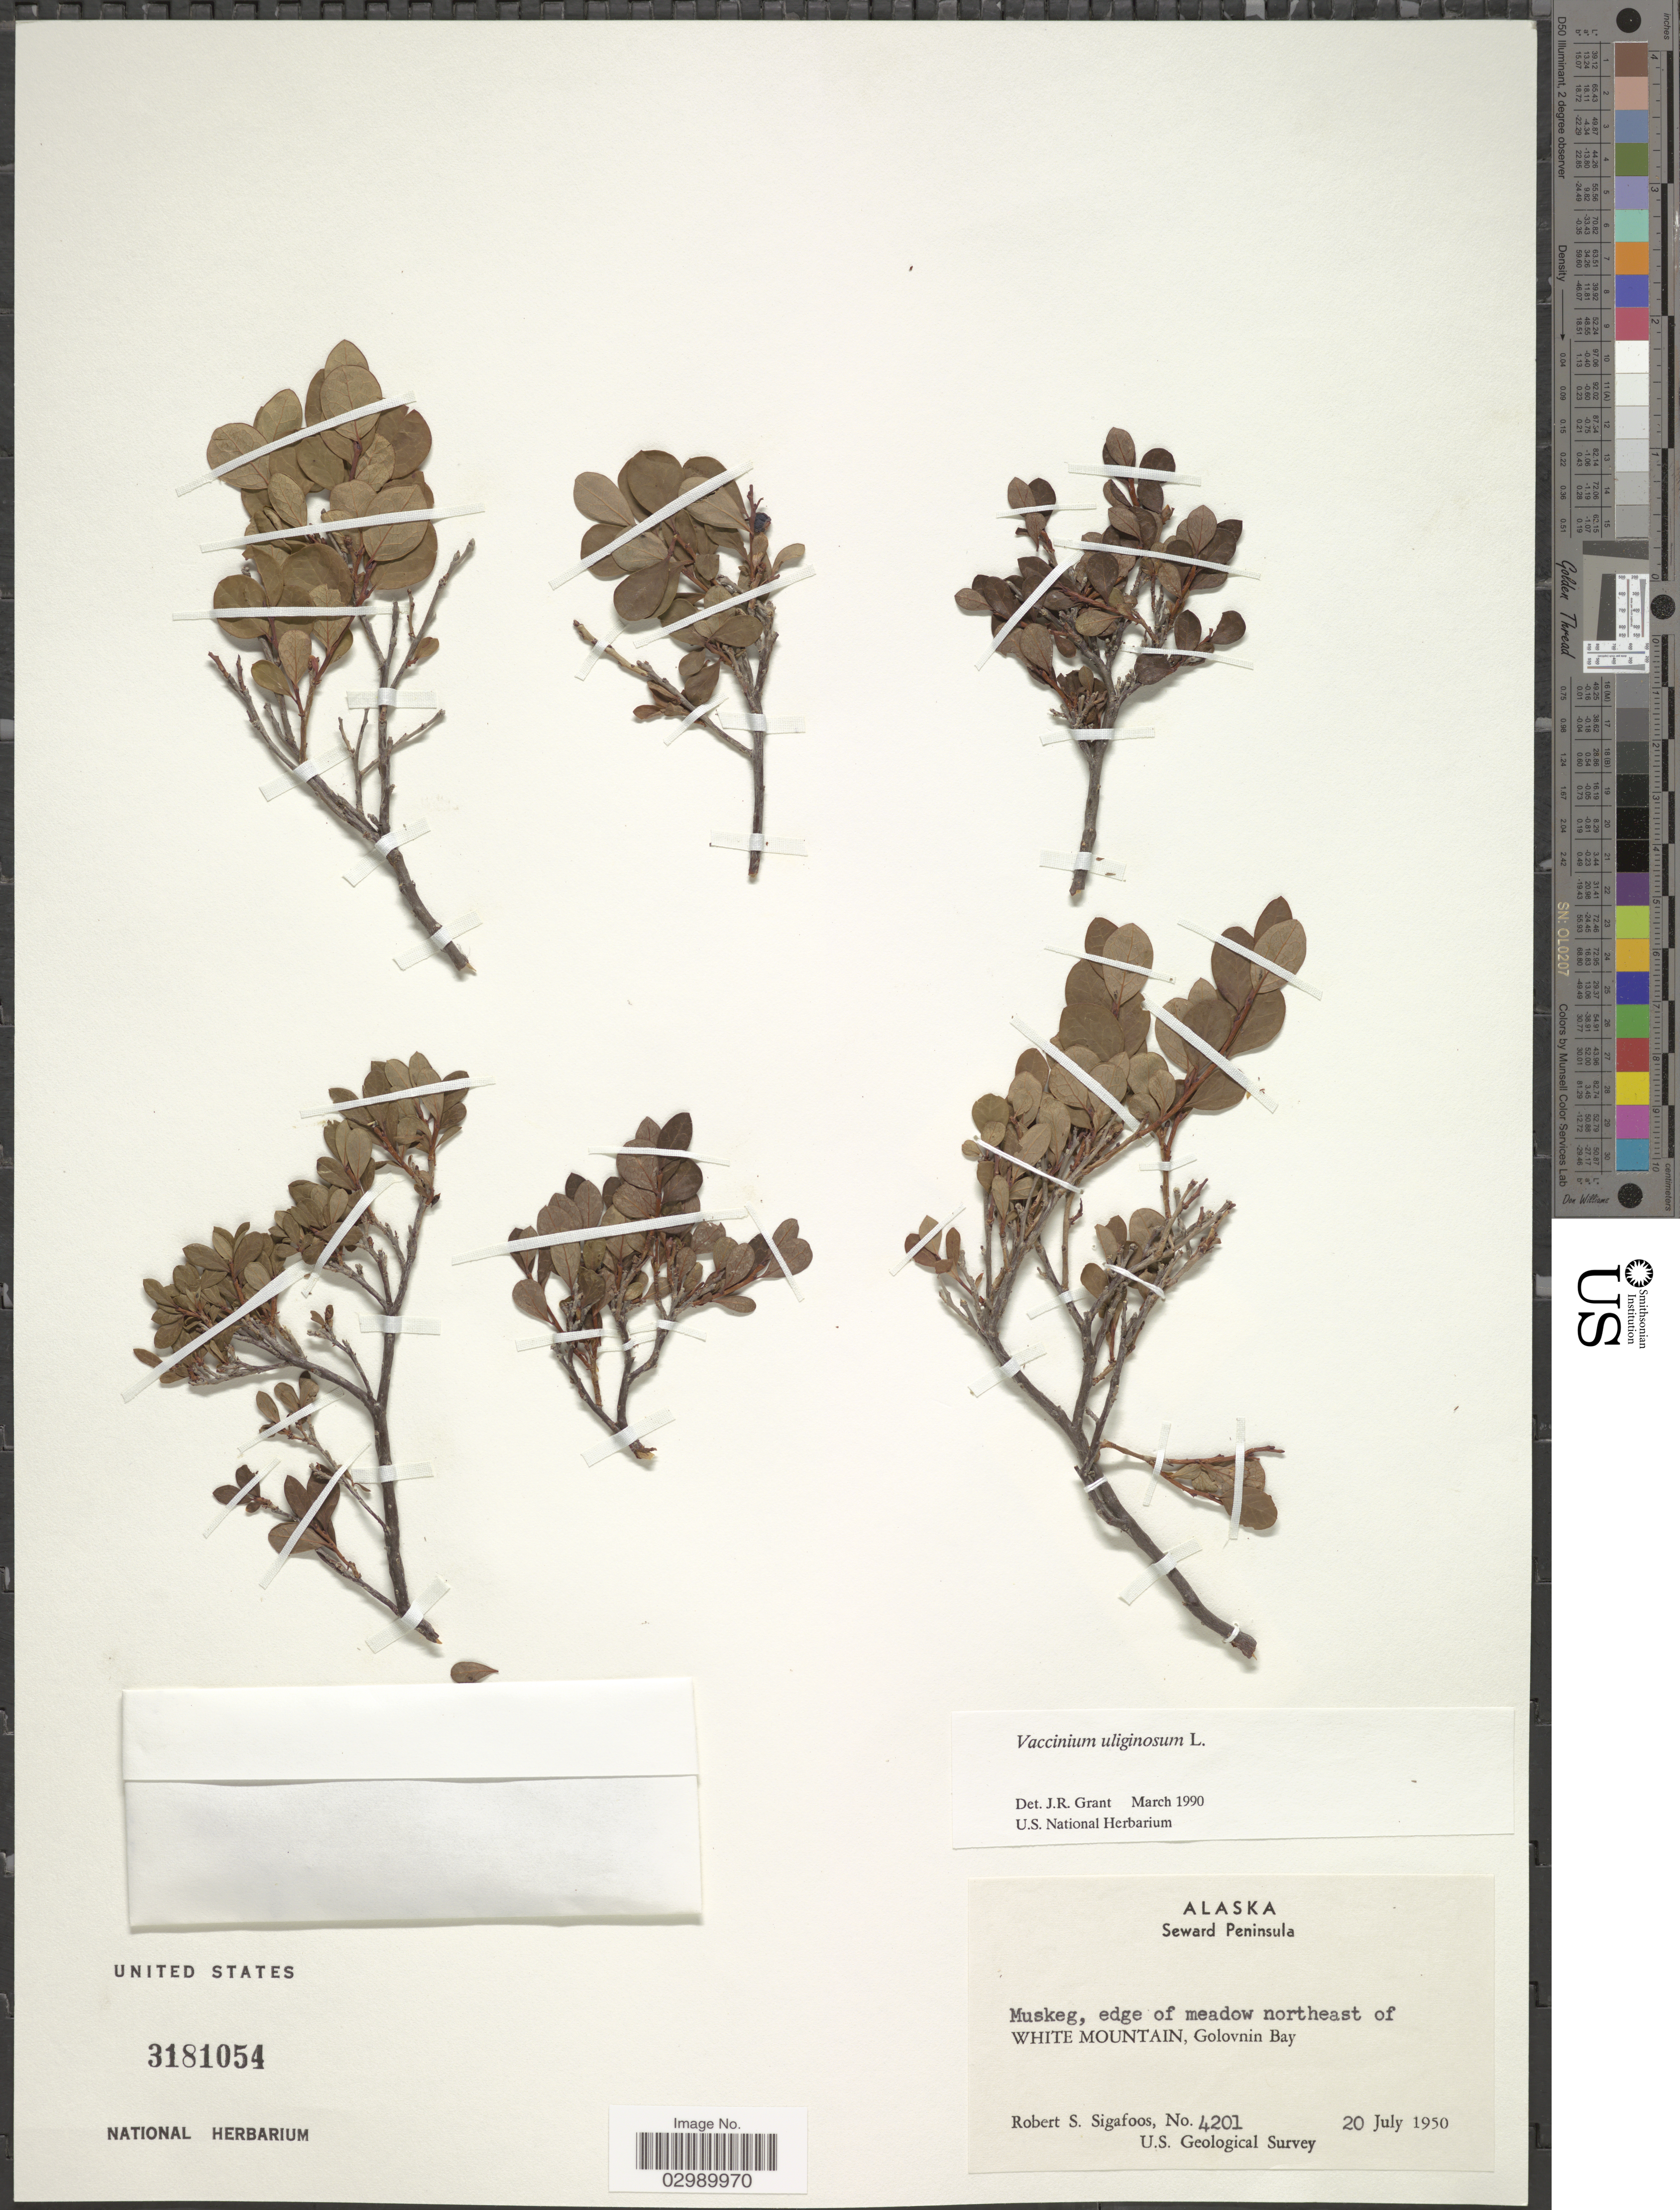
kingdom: Plantae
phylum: Tracheophyta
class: Magnoliopsida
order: Ericales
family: Ericaceae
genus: Vaccinium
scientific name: Vaccinium uliginosum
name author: L.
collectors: R. Sigafoos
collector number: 4201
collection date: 1950-07-20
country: United States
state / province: Alaska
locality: Seward Peninsula, Muskeg, edge of meadow northeast of White Mountain, Golovnin Bay.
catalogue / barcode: US 3181054